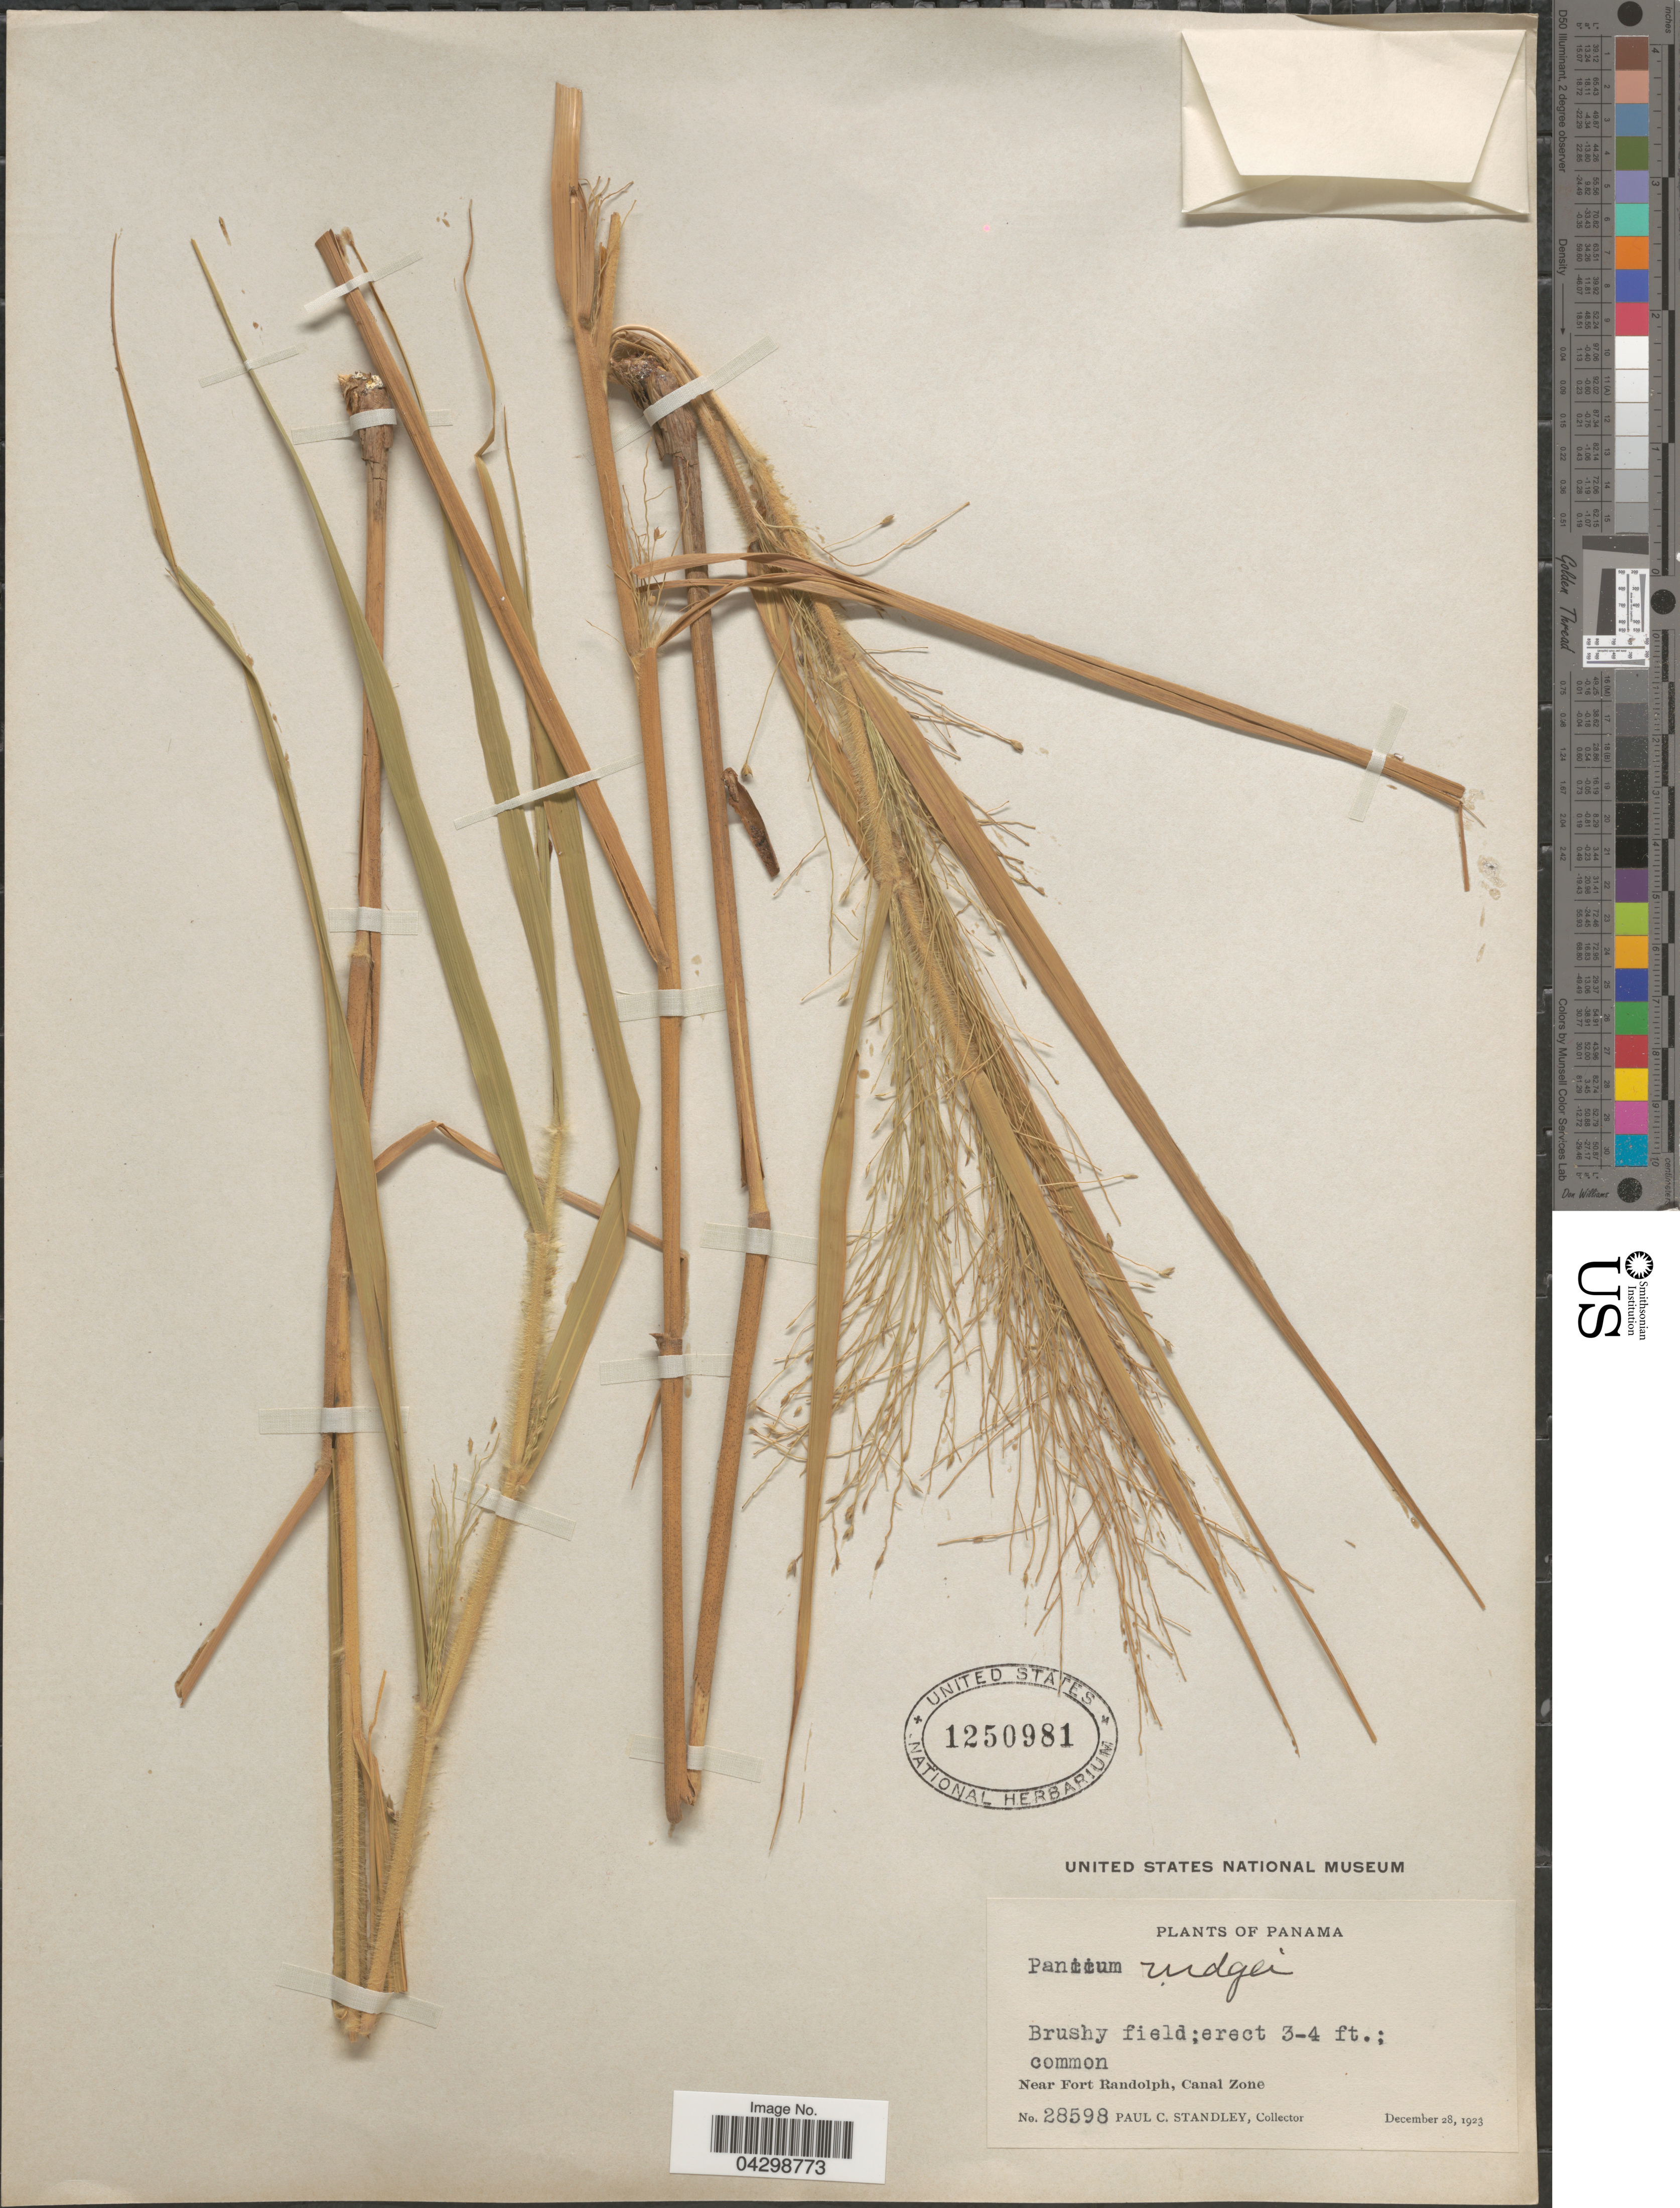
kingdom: Plantae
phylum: Tracheophyta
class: Liliopsida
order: Poales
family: Poaceae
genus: Panicum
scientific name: Panicum rudgei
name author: Roem. & Schult.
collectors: P. C. Standley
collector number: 28598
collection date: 1923-12-28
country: Panama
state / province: Colón / Panamá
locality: Near Fort Randolph, Canal Zone.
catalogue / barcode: US 1250981